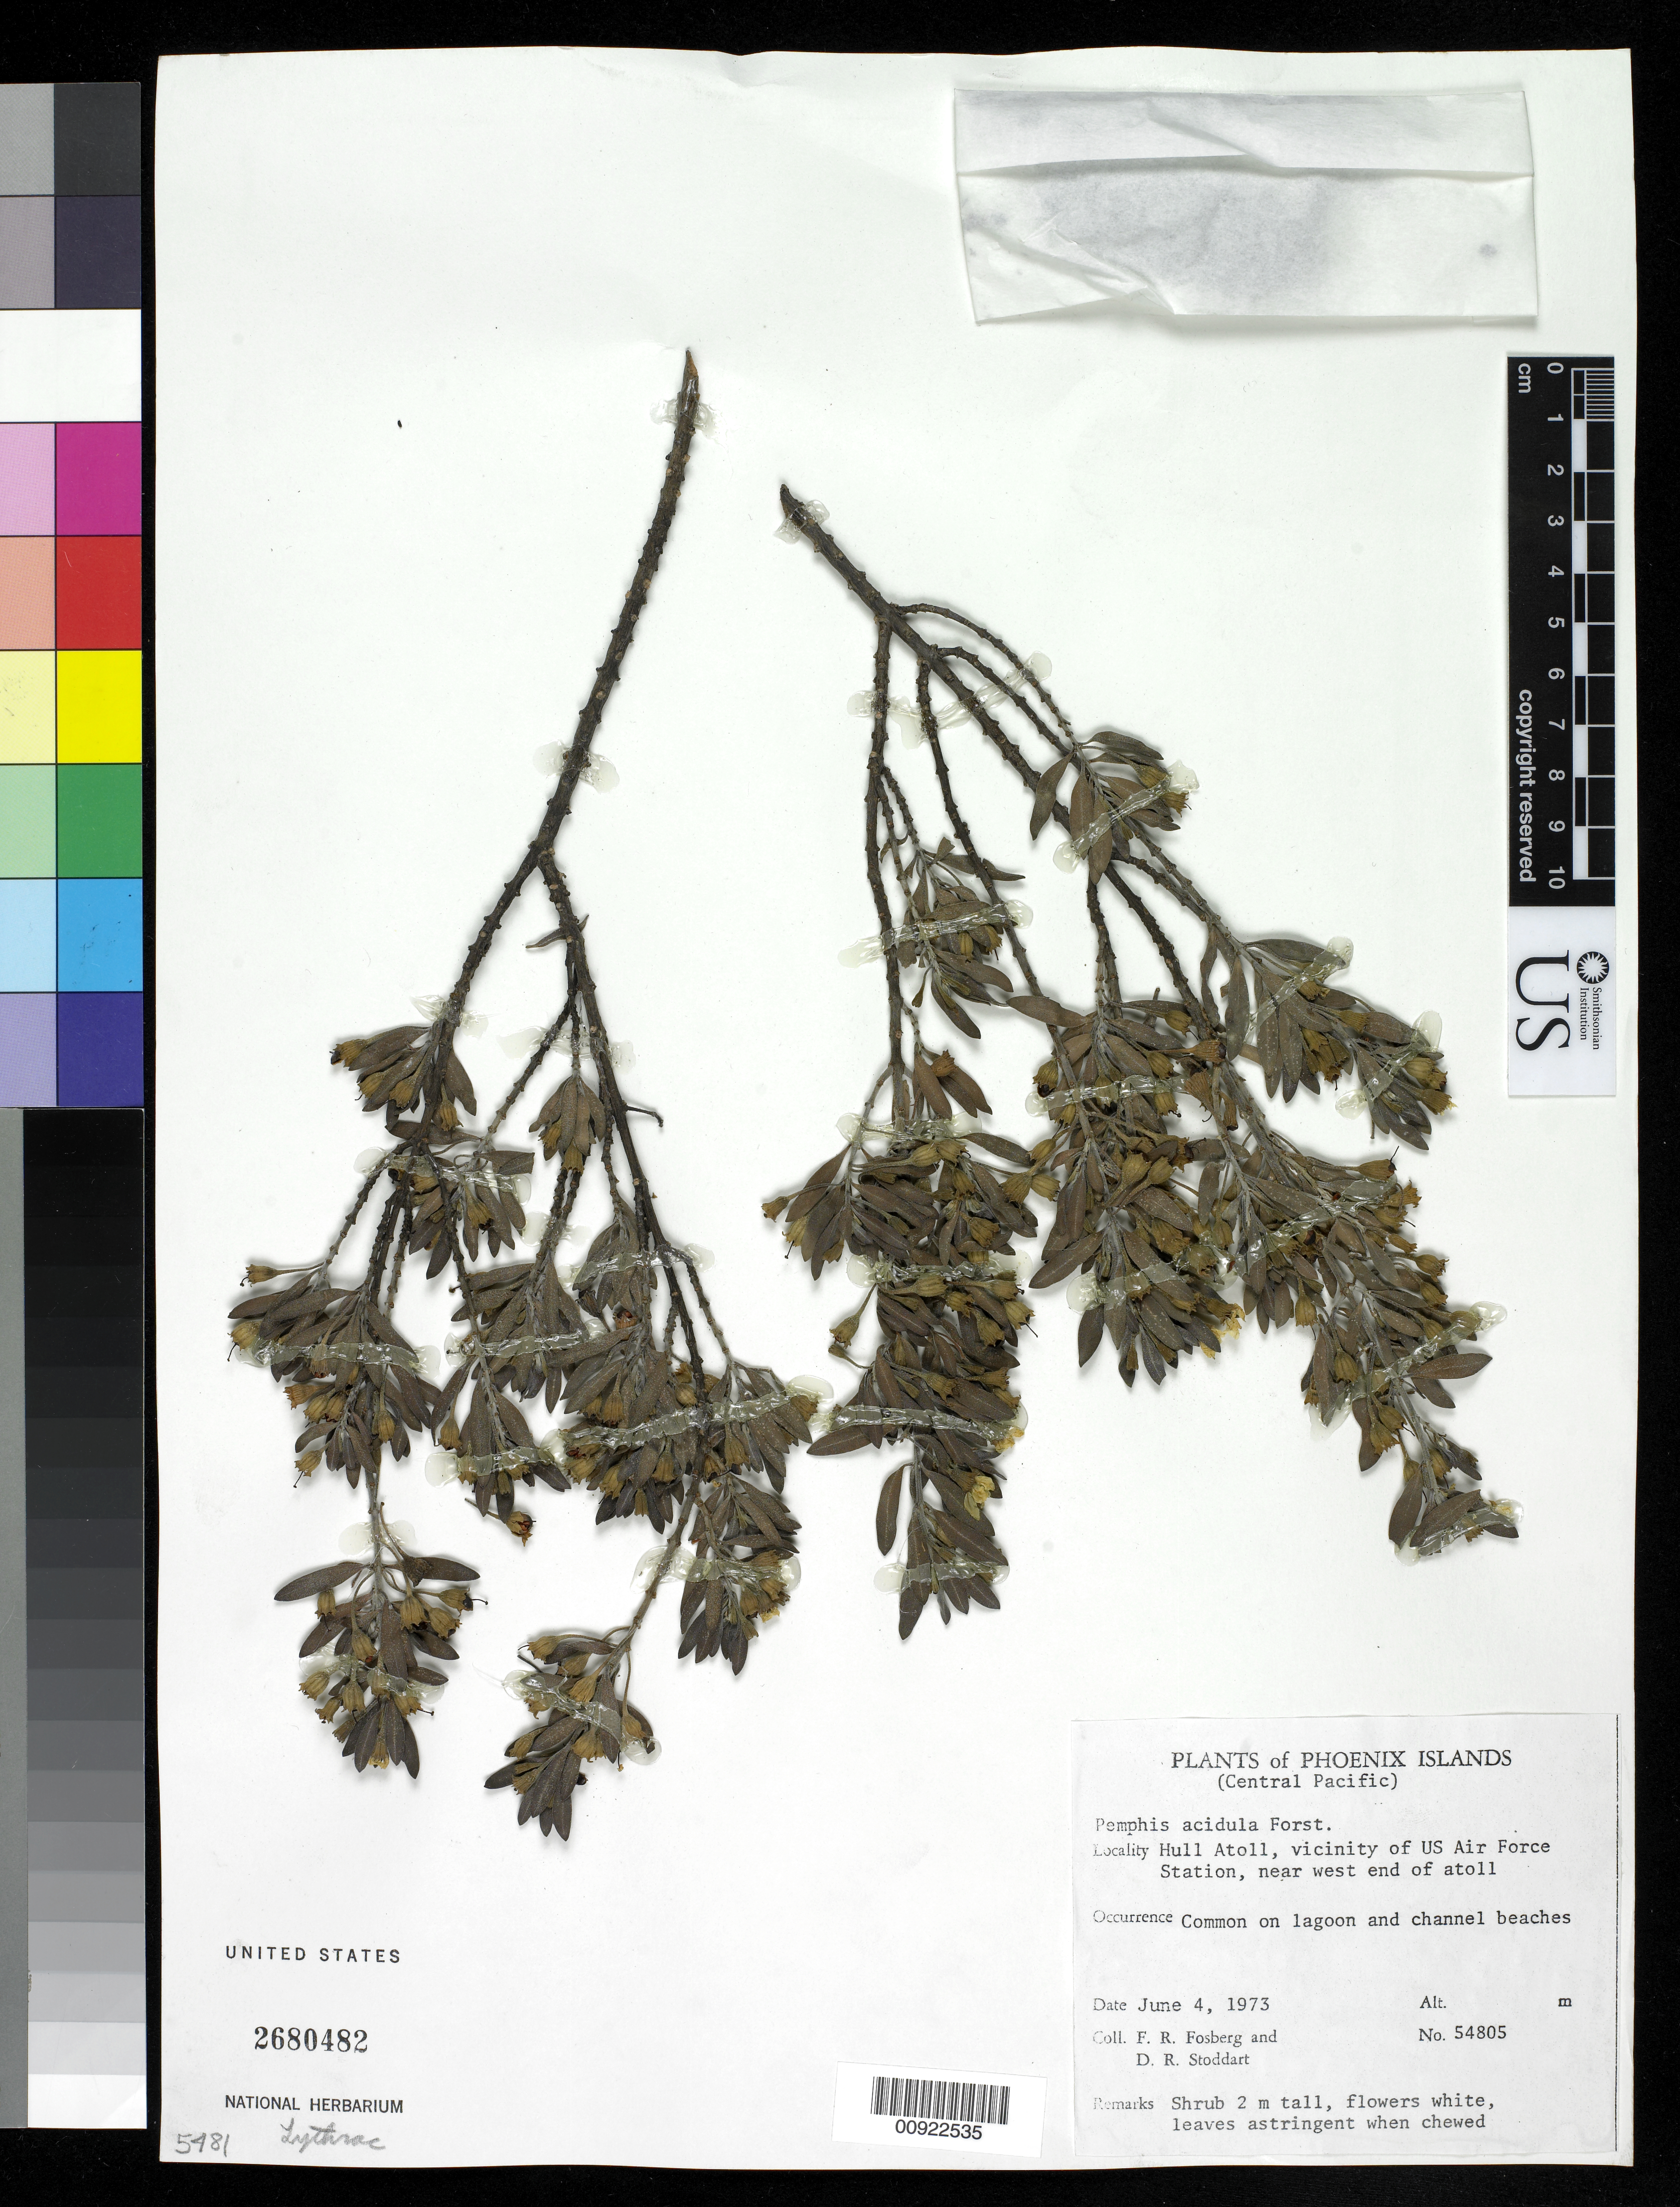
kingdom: Plantae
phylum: Tracheophyta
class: Magnoliopsida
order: Myrtales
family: Lythraceae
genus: Pemphis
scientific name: Pemphis acidula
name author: J.R. Forst. & G. Forst.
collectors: F. R. Fosberg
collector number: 54805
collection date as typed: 04 Jun 1973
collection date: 1973-06-04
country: Kiribati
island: Orona [Hull] Atoll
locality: Hull Atoll, vicinity of US Air Force Station, near W end of Atoll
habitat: Common on lagoon and channel beaches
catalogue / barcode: US 2680482